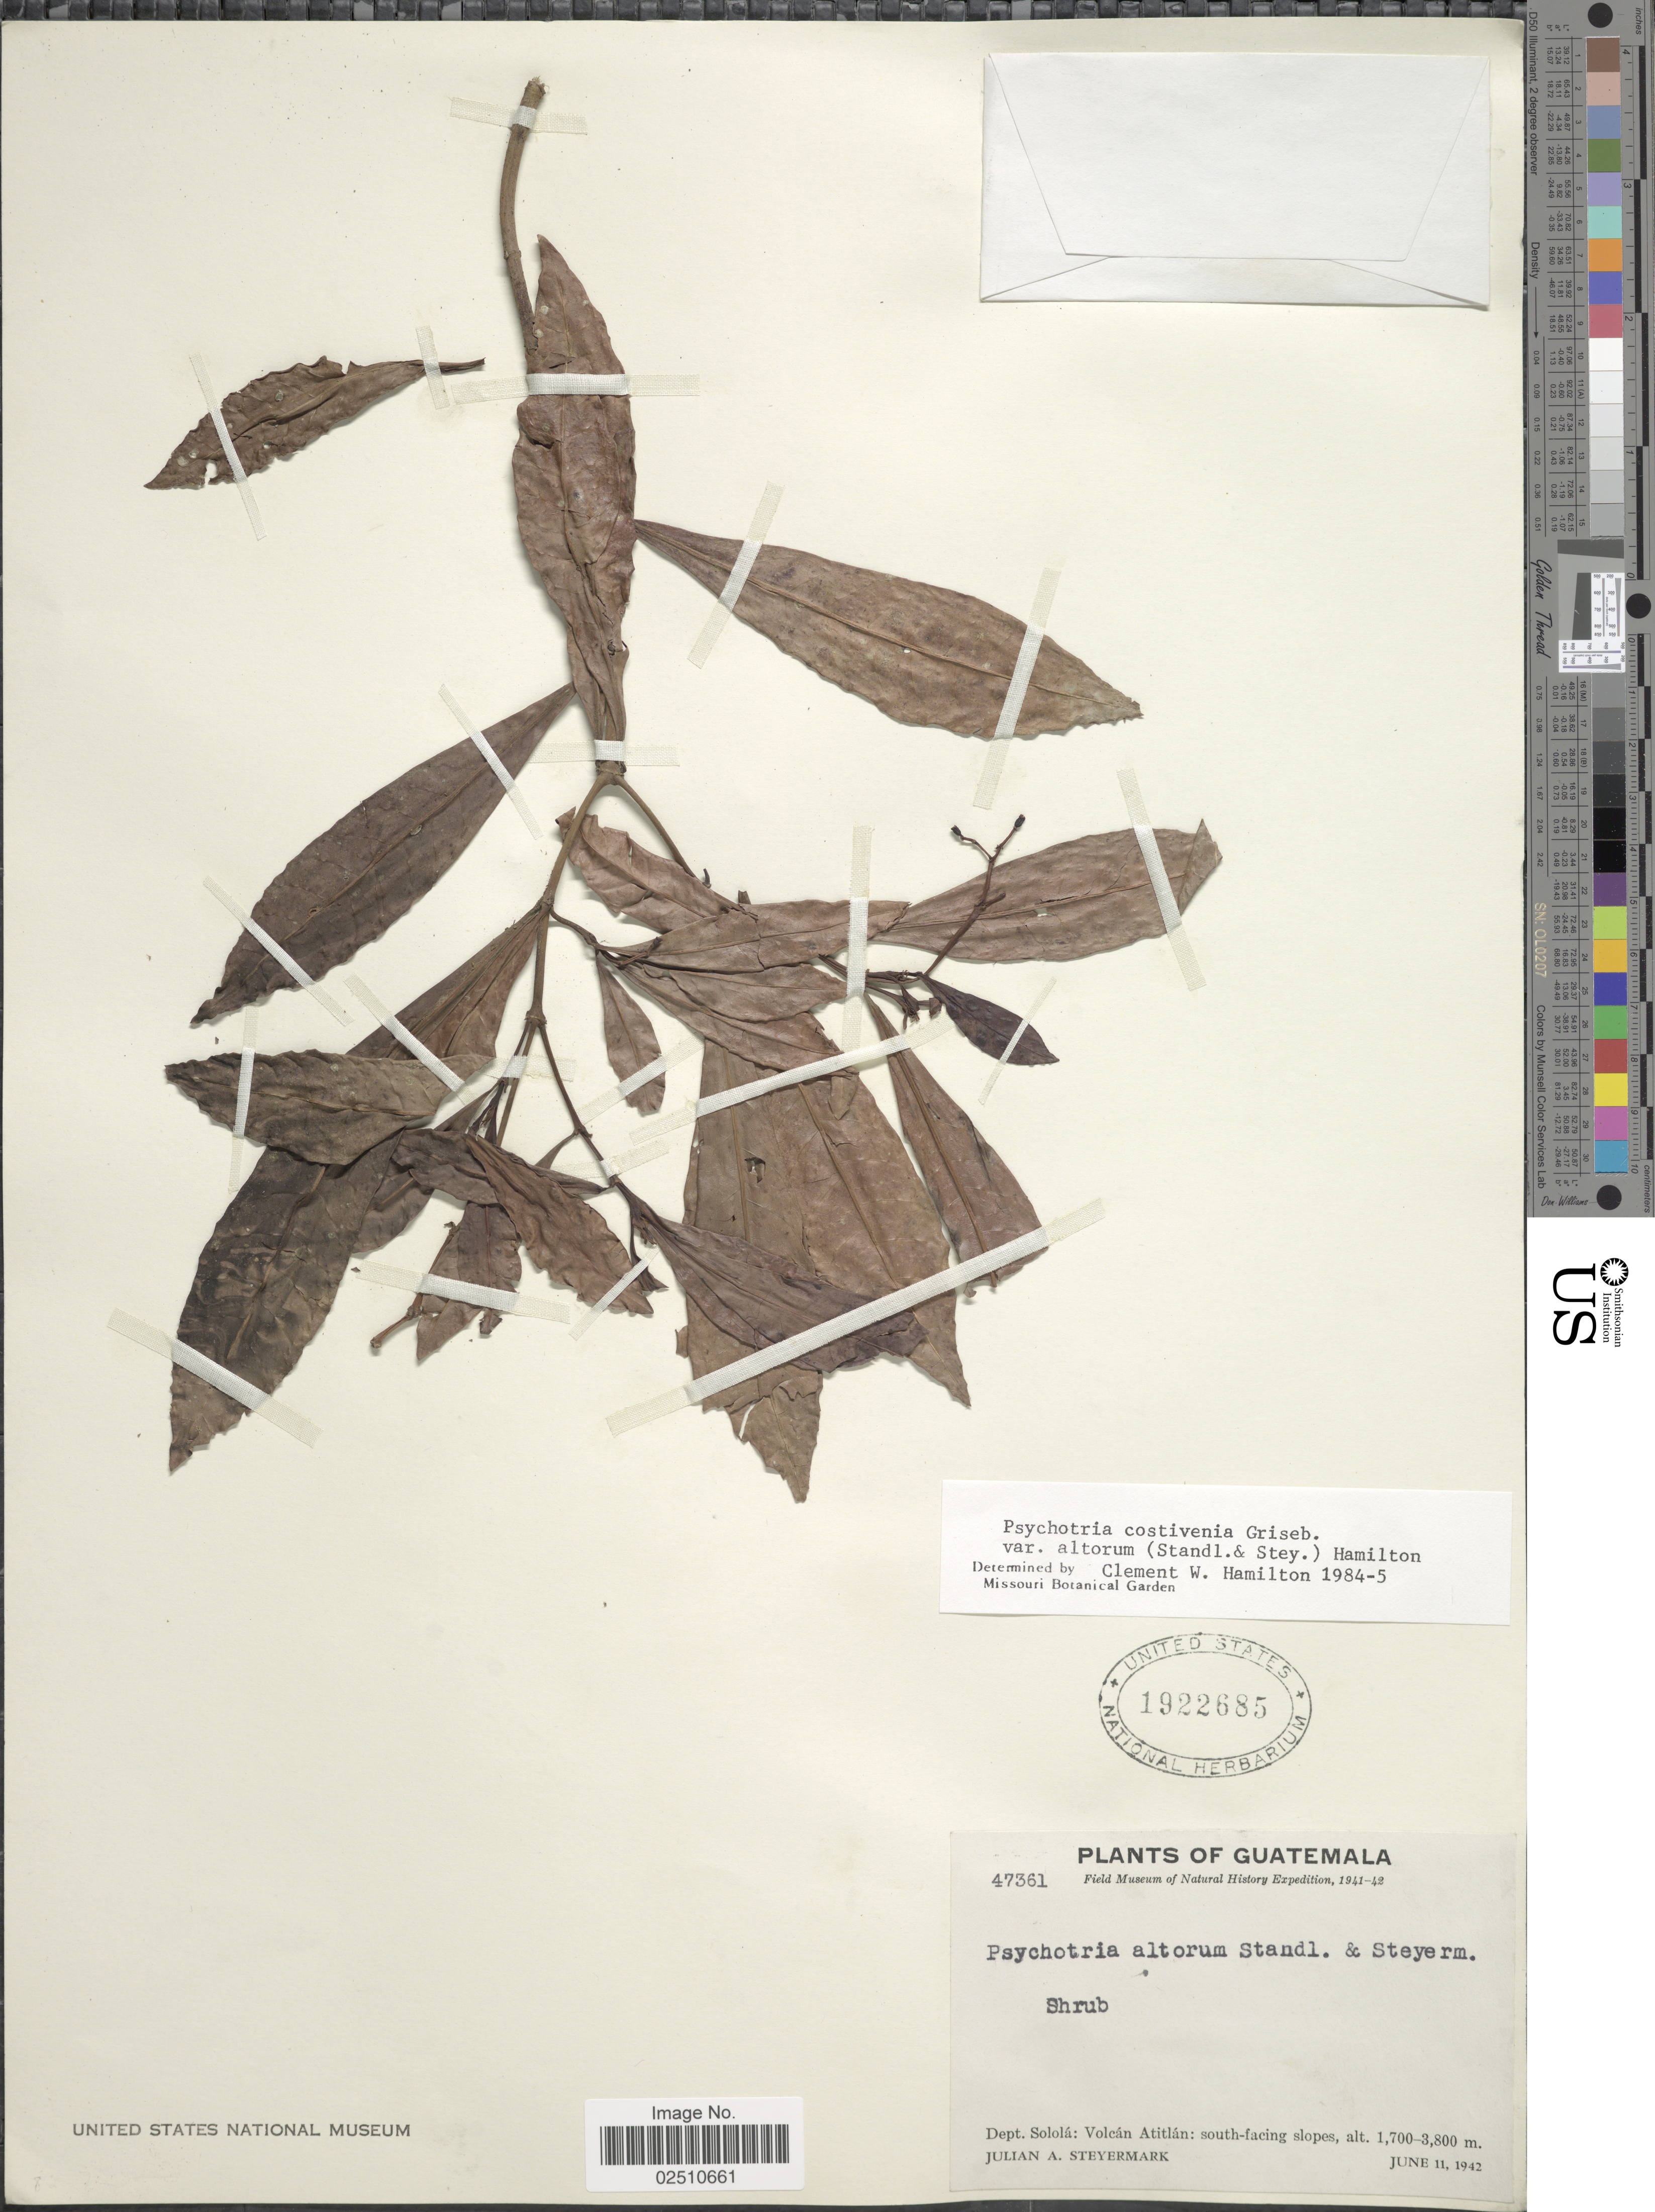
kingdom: Plantae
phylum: Tracheophyta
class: Magnoliopsida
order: Gentianales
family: Rubiaceae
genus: Psychotria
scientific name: Psychotria costivenia var. altorum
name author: (Standl. & Steyerm.) C.W. Ham.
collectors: J. Steyermark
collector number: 47361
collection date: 1942-06-11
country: Guatemala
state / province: Sololá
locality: Volcan Atitlan, south-facing slopes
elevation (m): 1700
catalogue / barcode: US 1922685